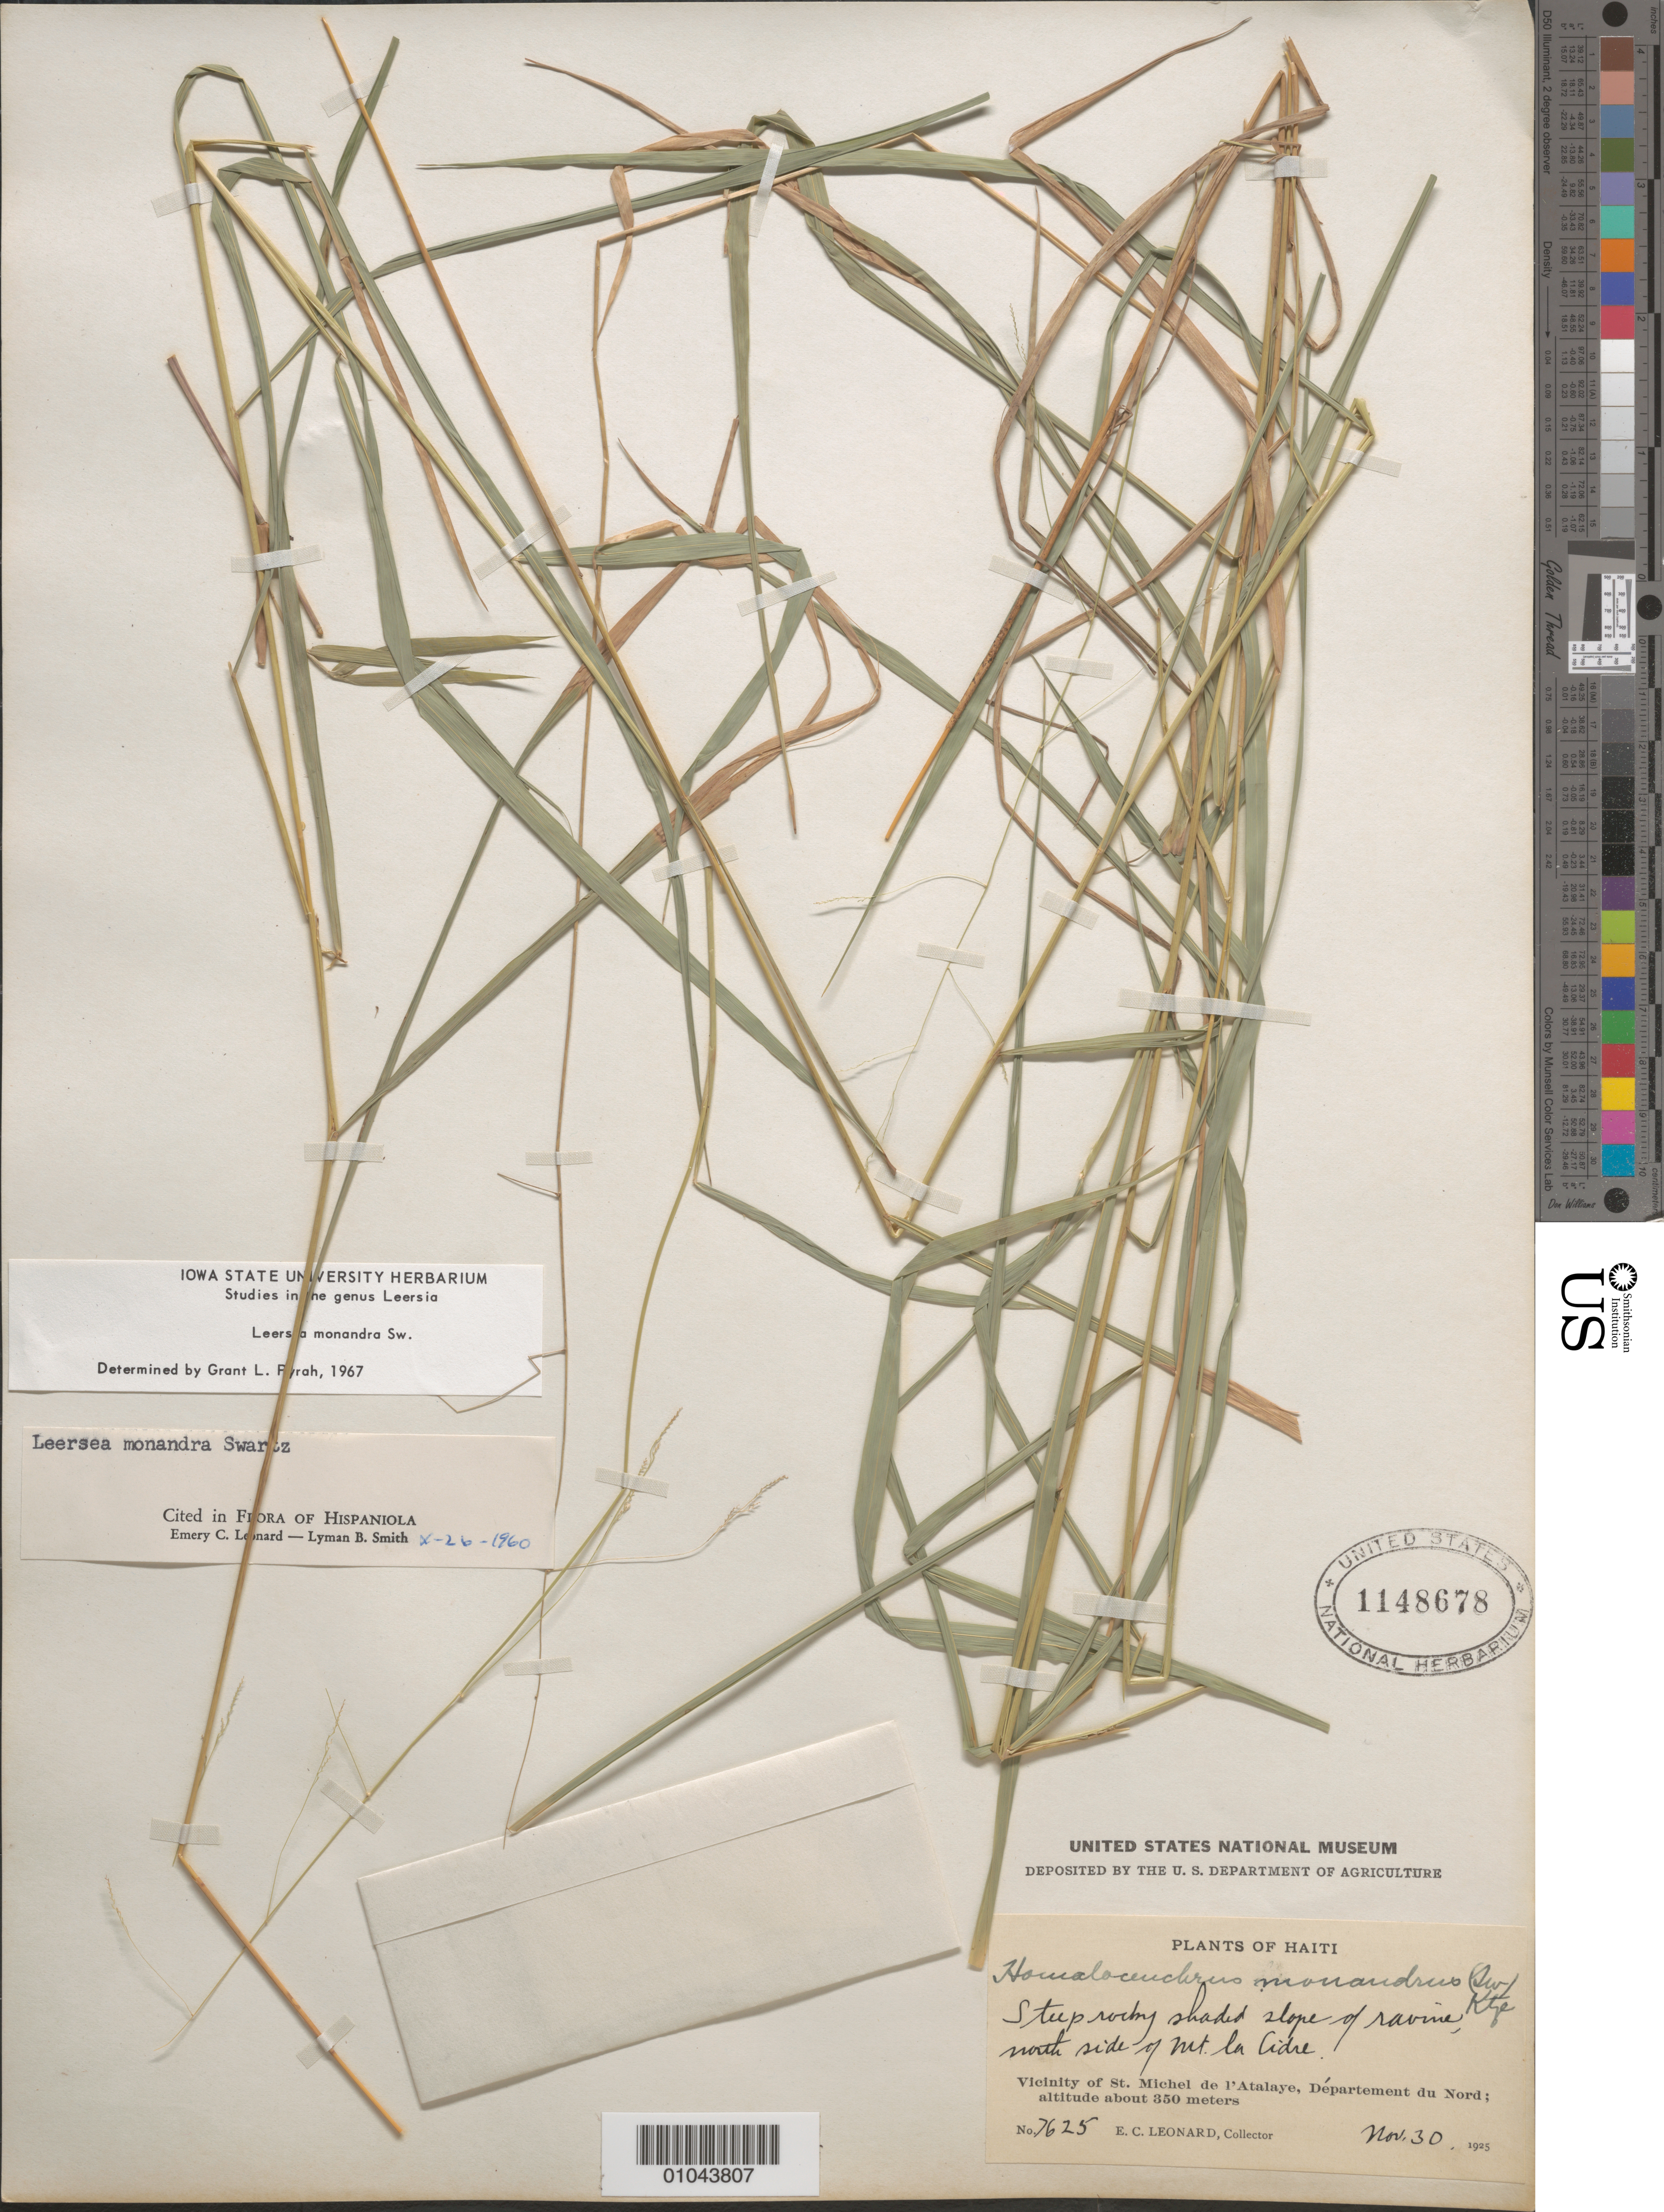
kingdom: Plantae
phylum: Tracheophyta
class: Liliopsida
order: Poales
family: Poaceae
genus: Leersia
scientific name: Leersia monandra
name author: Sw.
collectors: E. C. Leonard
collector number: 7625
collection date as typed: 30 Nov 1925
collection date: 1925-11-30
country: Haiti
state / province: Nord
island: Hispaniola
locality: Vicinity of t. Michel de I'Atalaye, North side of Mt. la Cidre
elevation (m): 350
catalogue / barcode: US 1148678